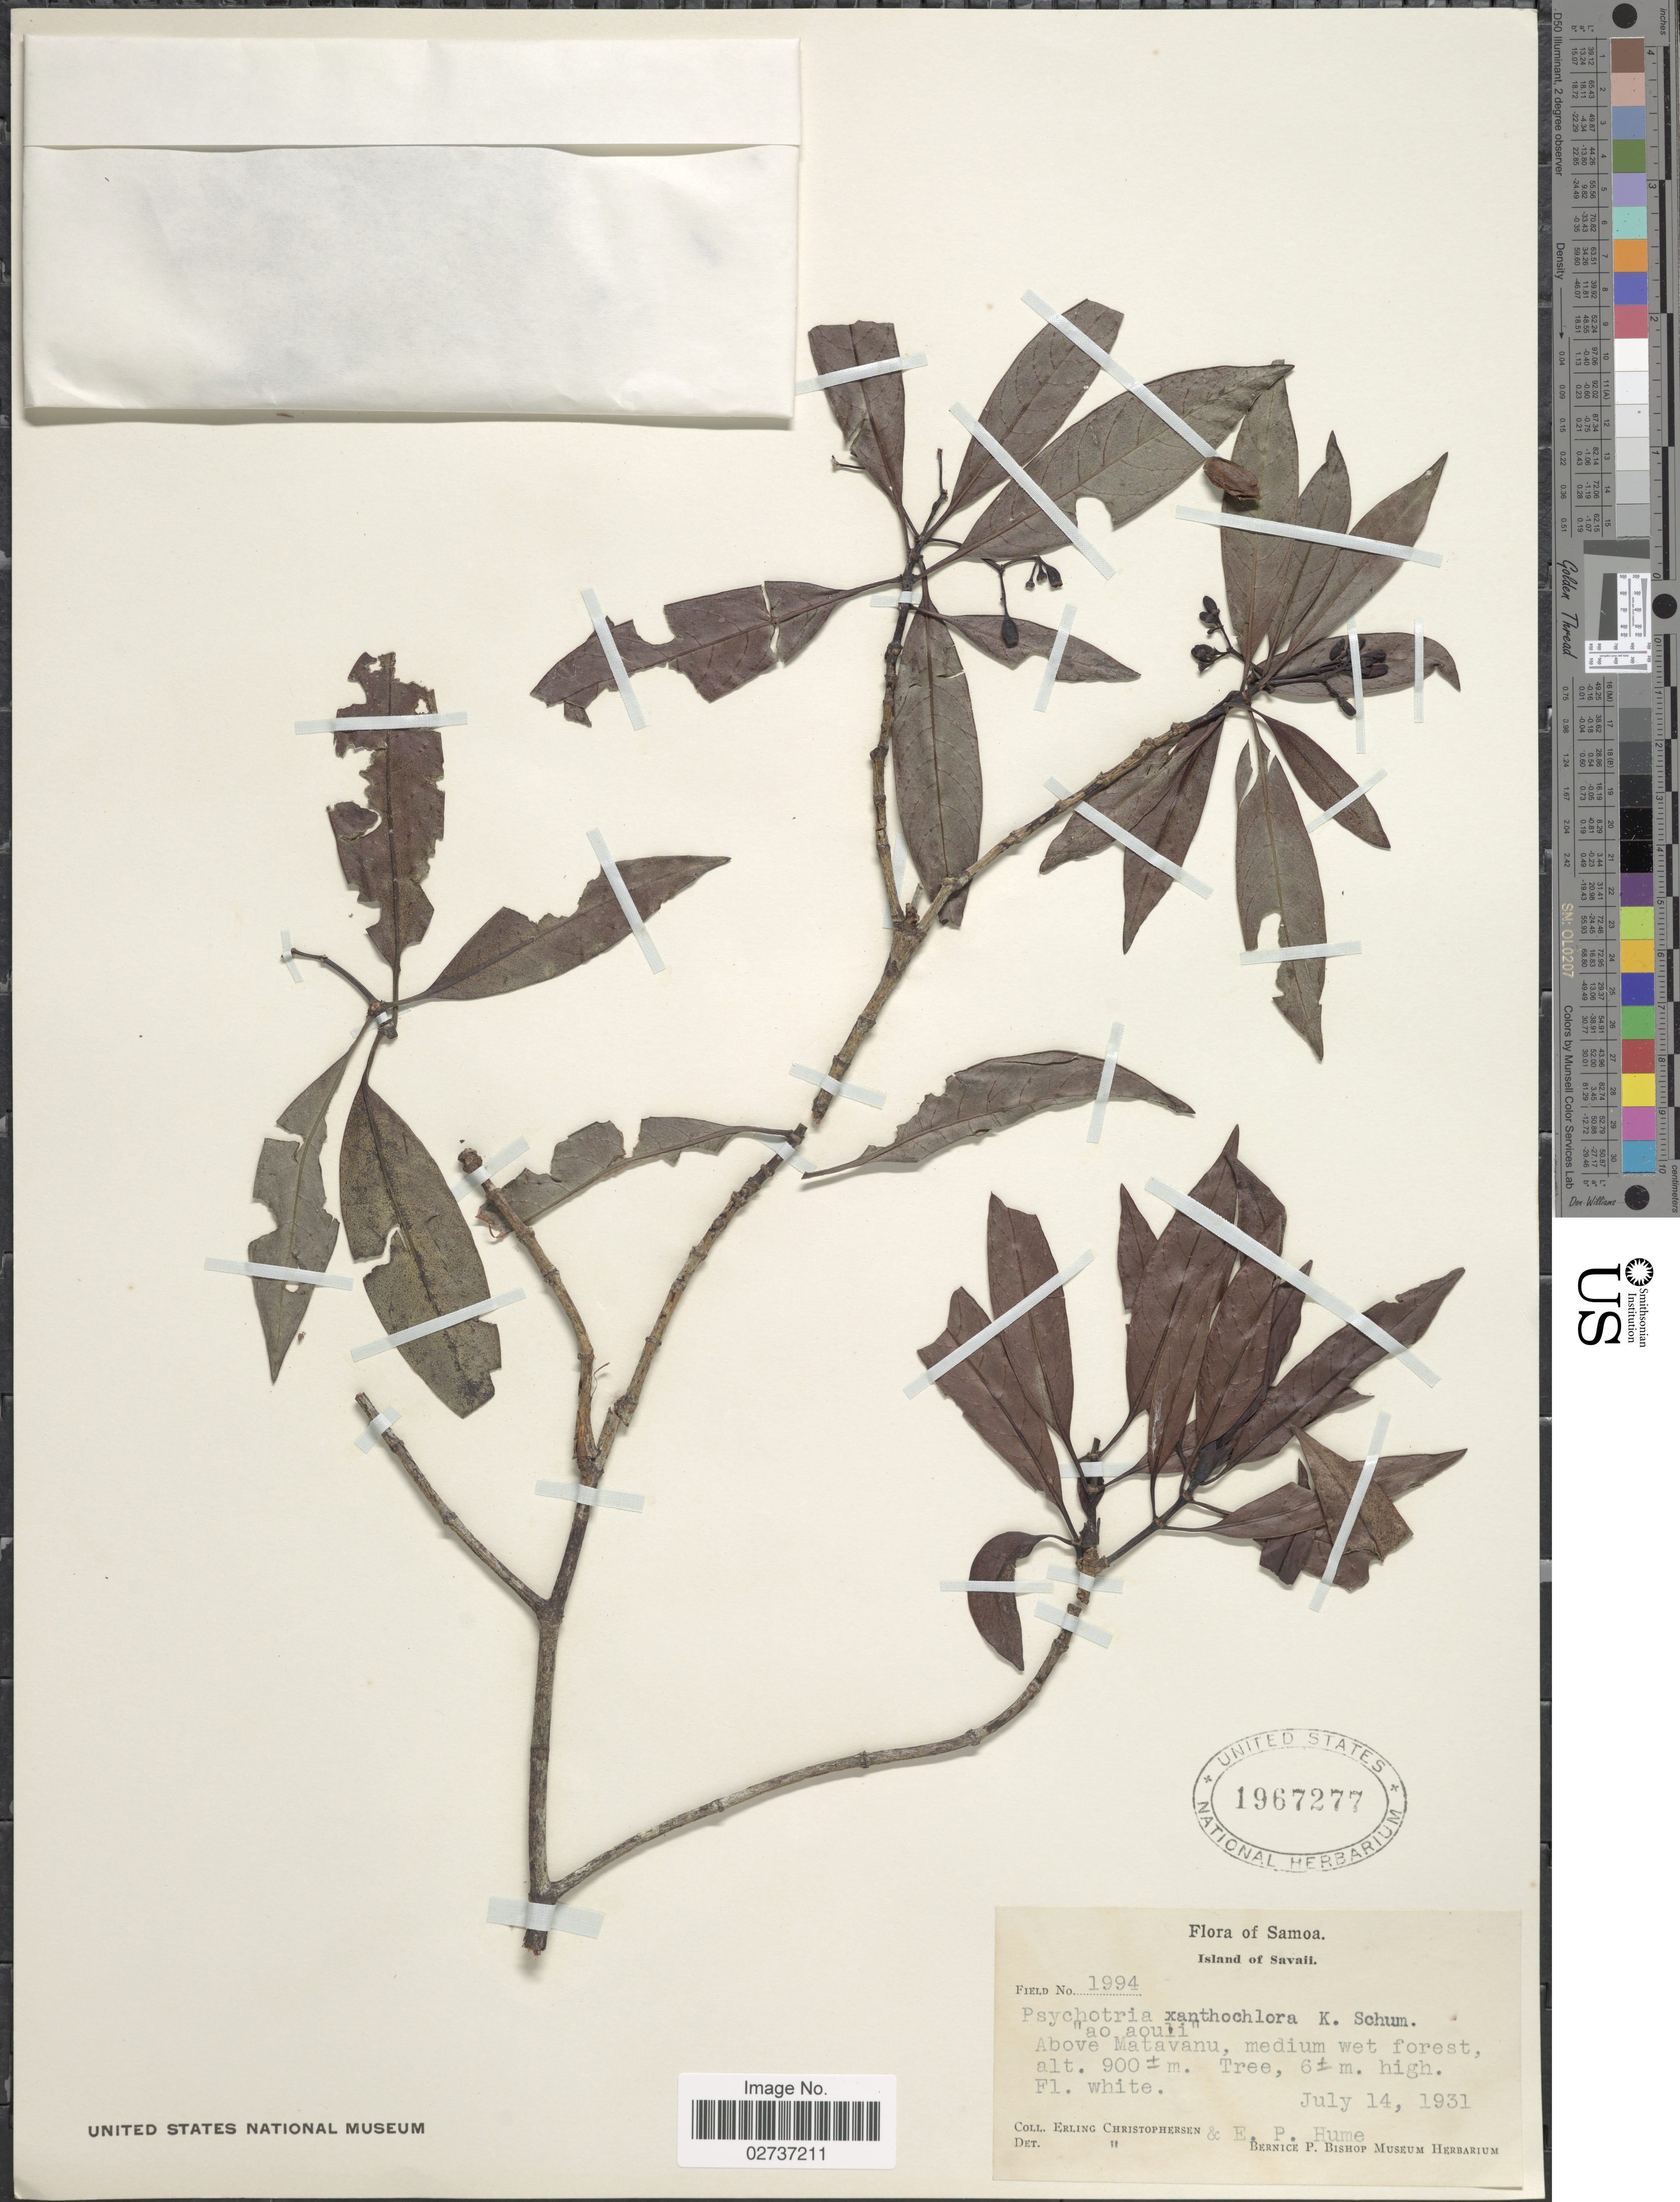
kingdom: Plantae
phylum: Tracheophyta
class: Magnoliopsida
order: Gentianales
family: Rubiaceae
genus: Psychotria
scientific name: Psychotria xanthochlora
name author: K. Schum.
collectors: E. Christophersen & E. P. Hume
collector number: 1994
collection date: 1931-07-14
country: Samoa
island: Savai'i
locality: Island of Savaii, Above Matavanu, medium wet forest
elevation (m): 900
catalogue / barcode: US 1967277